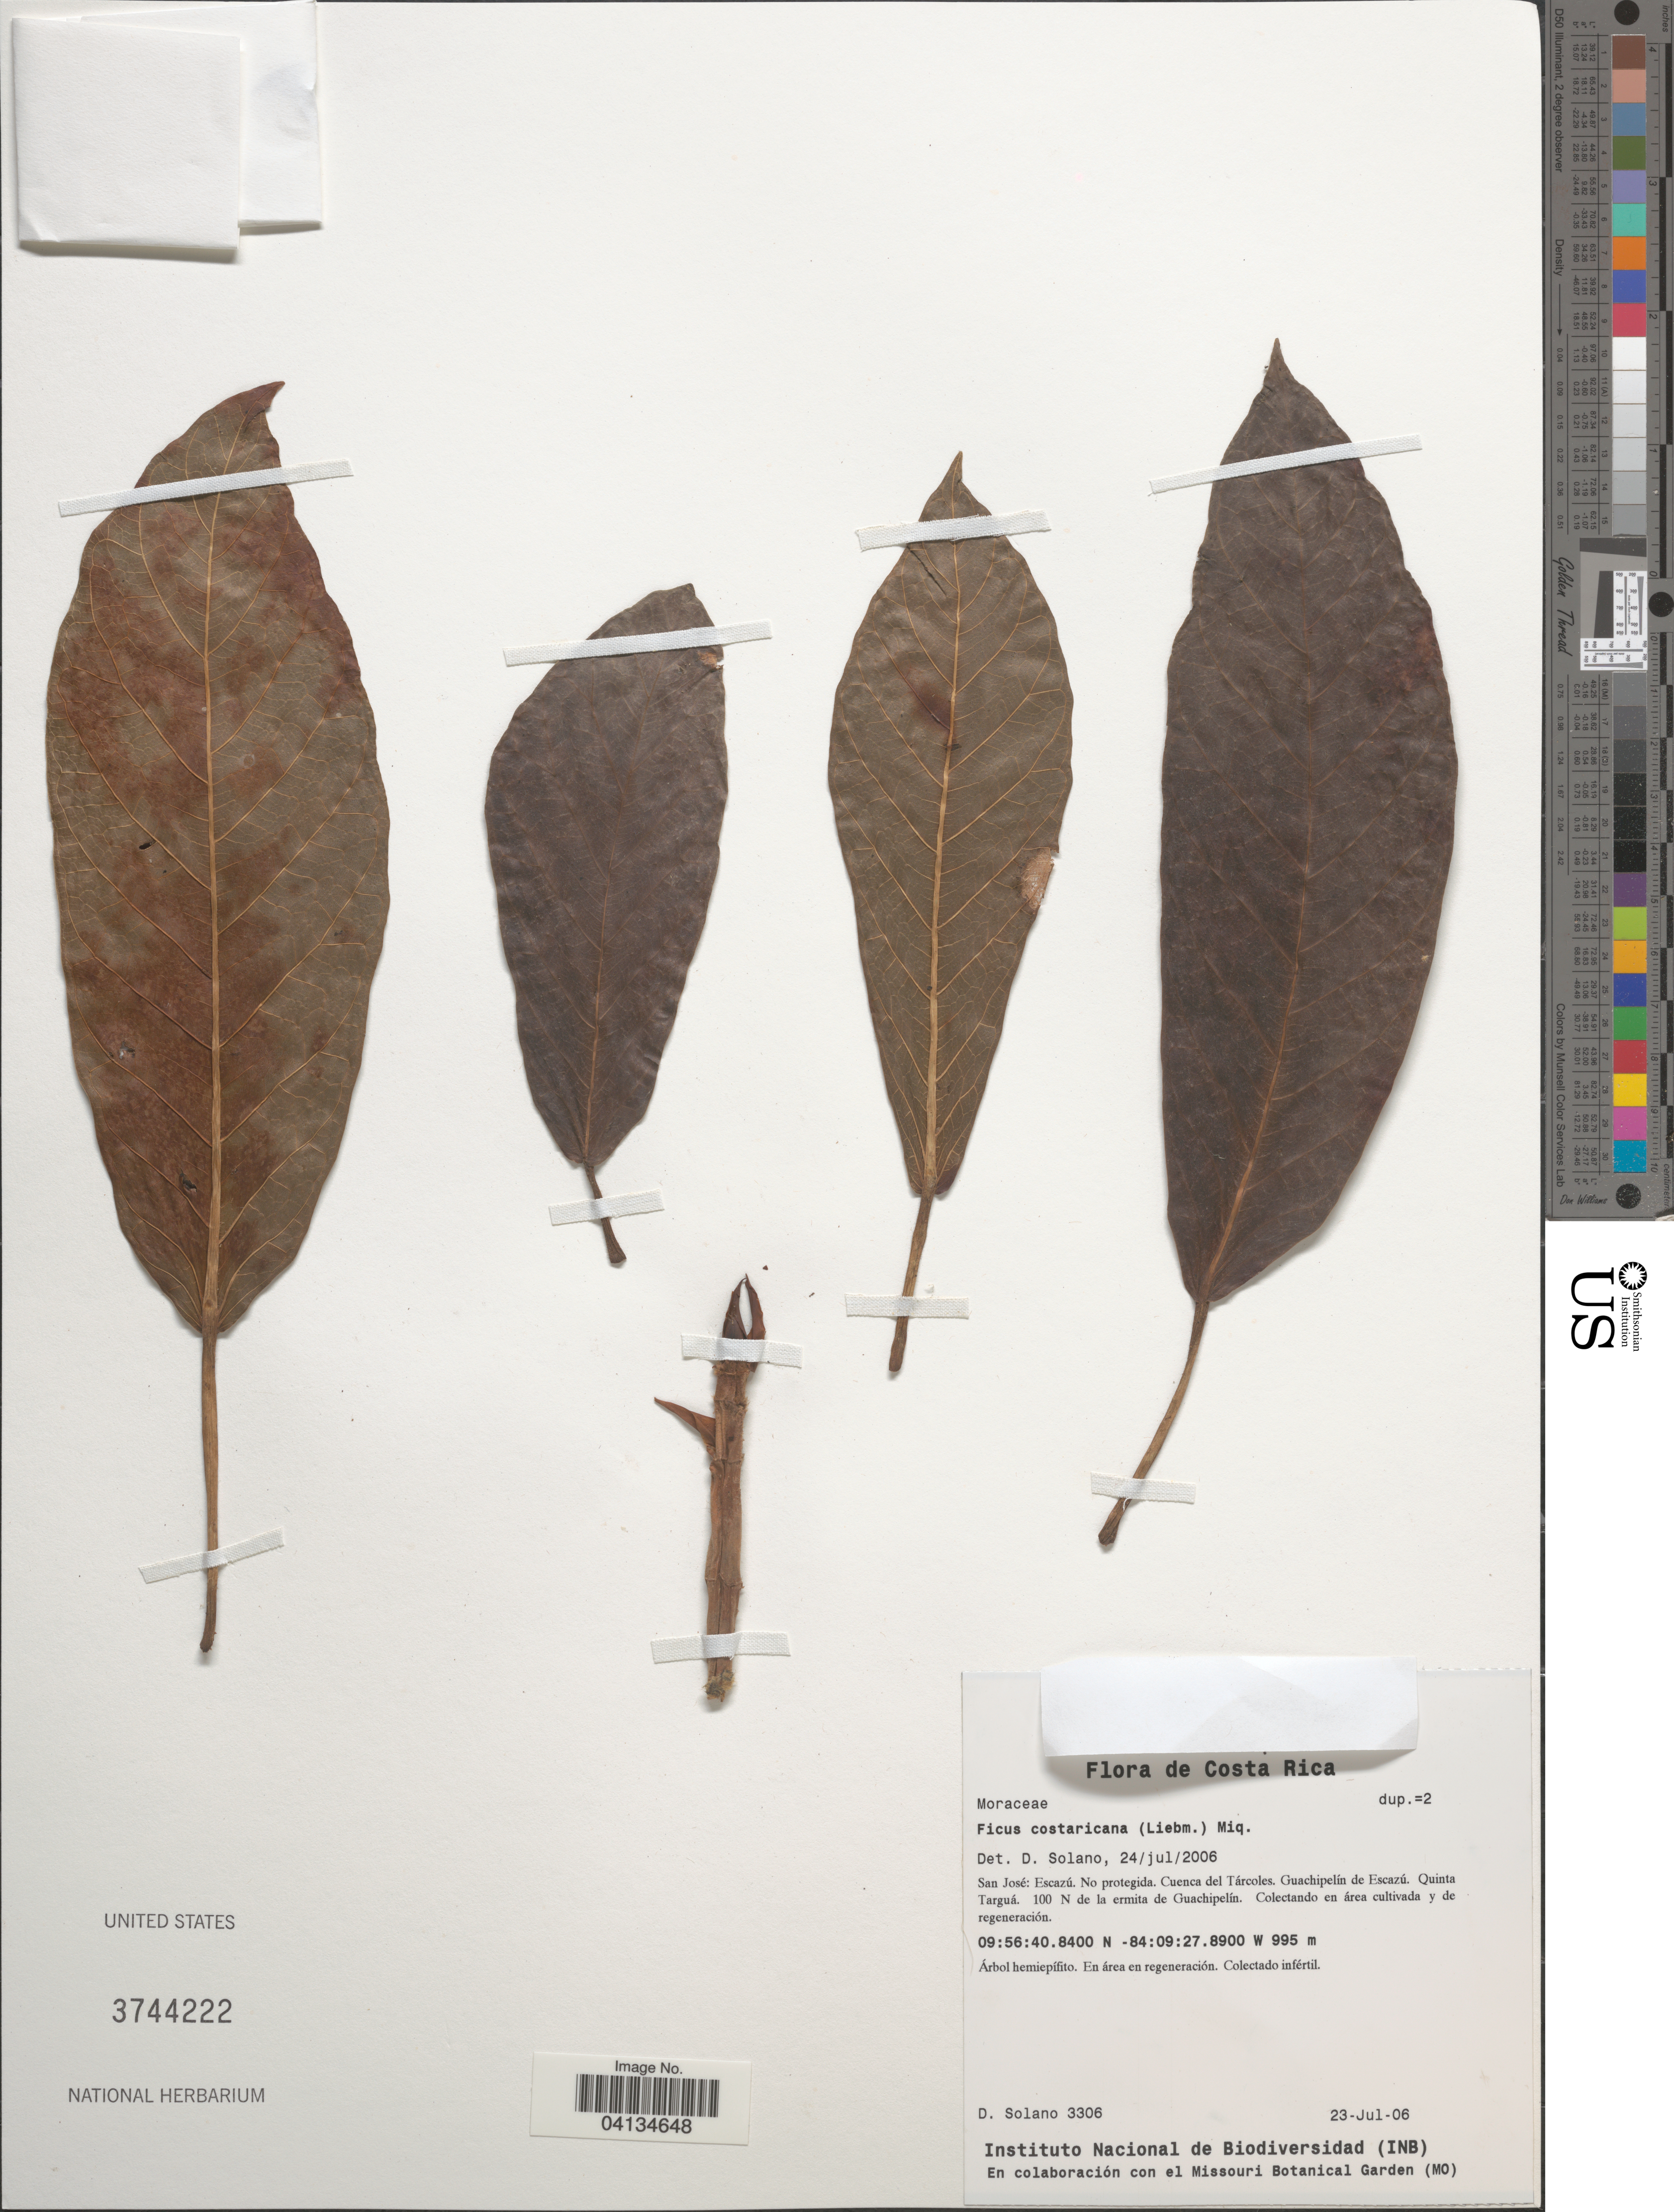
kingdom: Plantae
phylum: Tracheophyta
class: Magnoliopsida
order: Rosales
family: Moraceae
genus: Ficus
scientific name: Ficus costaricana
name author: (Liebm.) Miq.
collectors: D. Solano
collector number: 3306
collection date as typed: Transcribed d/m/y: 23/7/6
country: Costa Rica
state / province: San José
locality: Escazú. No protegida. Cuenca del Tárcoles. Guachipelín de Escazú. Quinta Targuá. 100 N de la ermita de Guachipelín. Colectando en área cultivada y de regeneración.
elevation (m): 995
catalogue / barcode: US 3744222